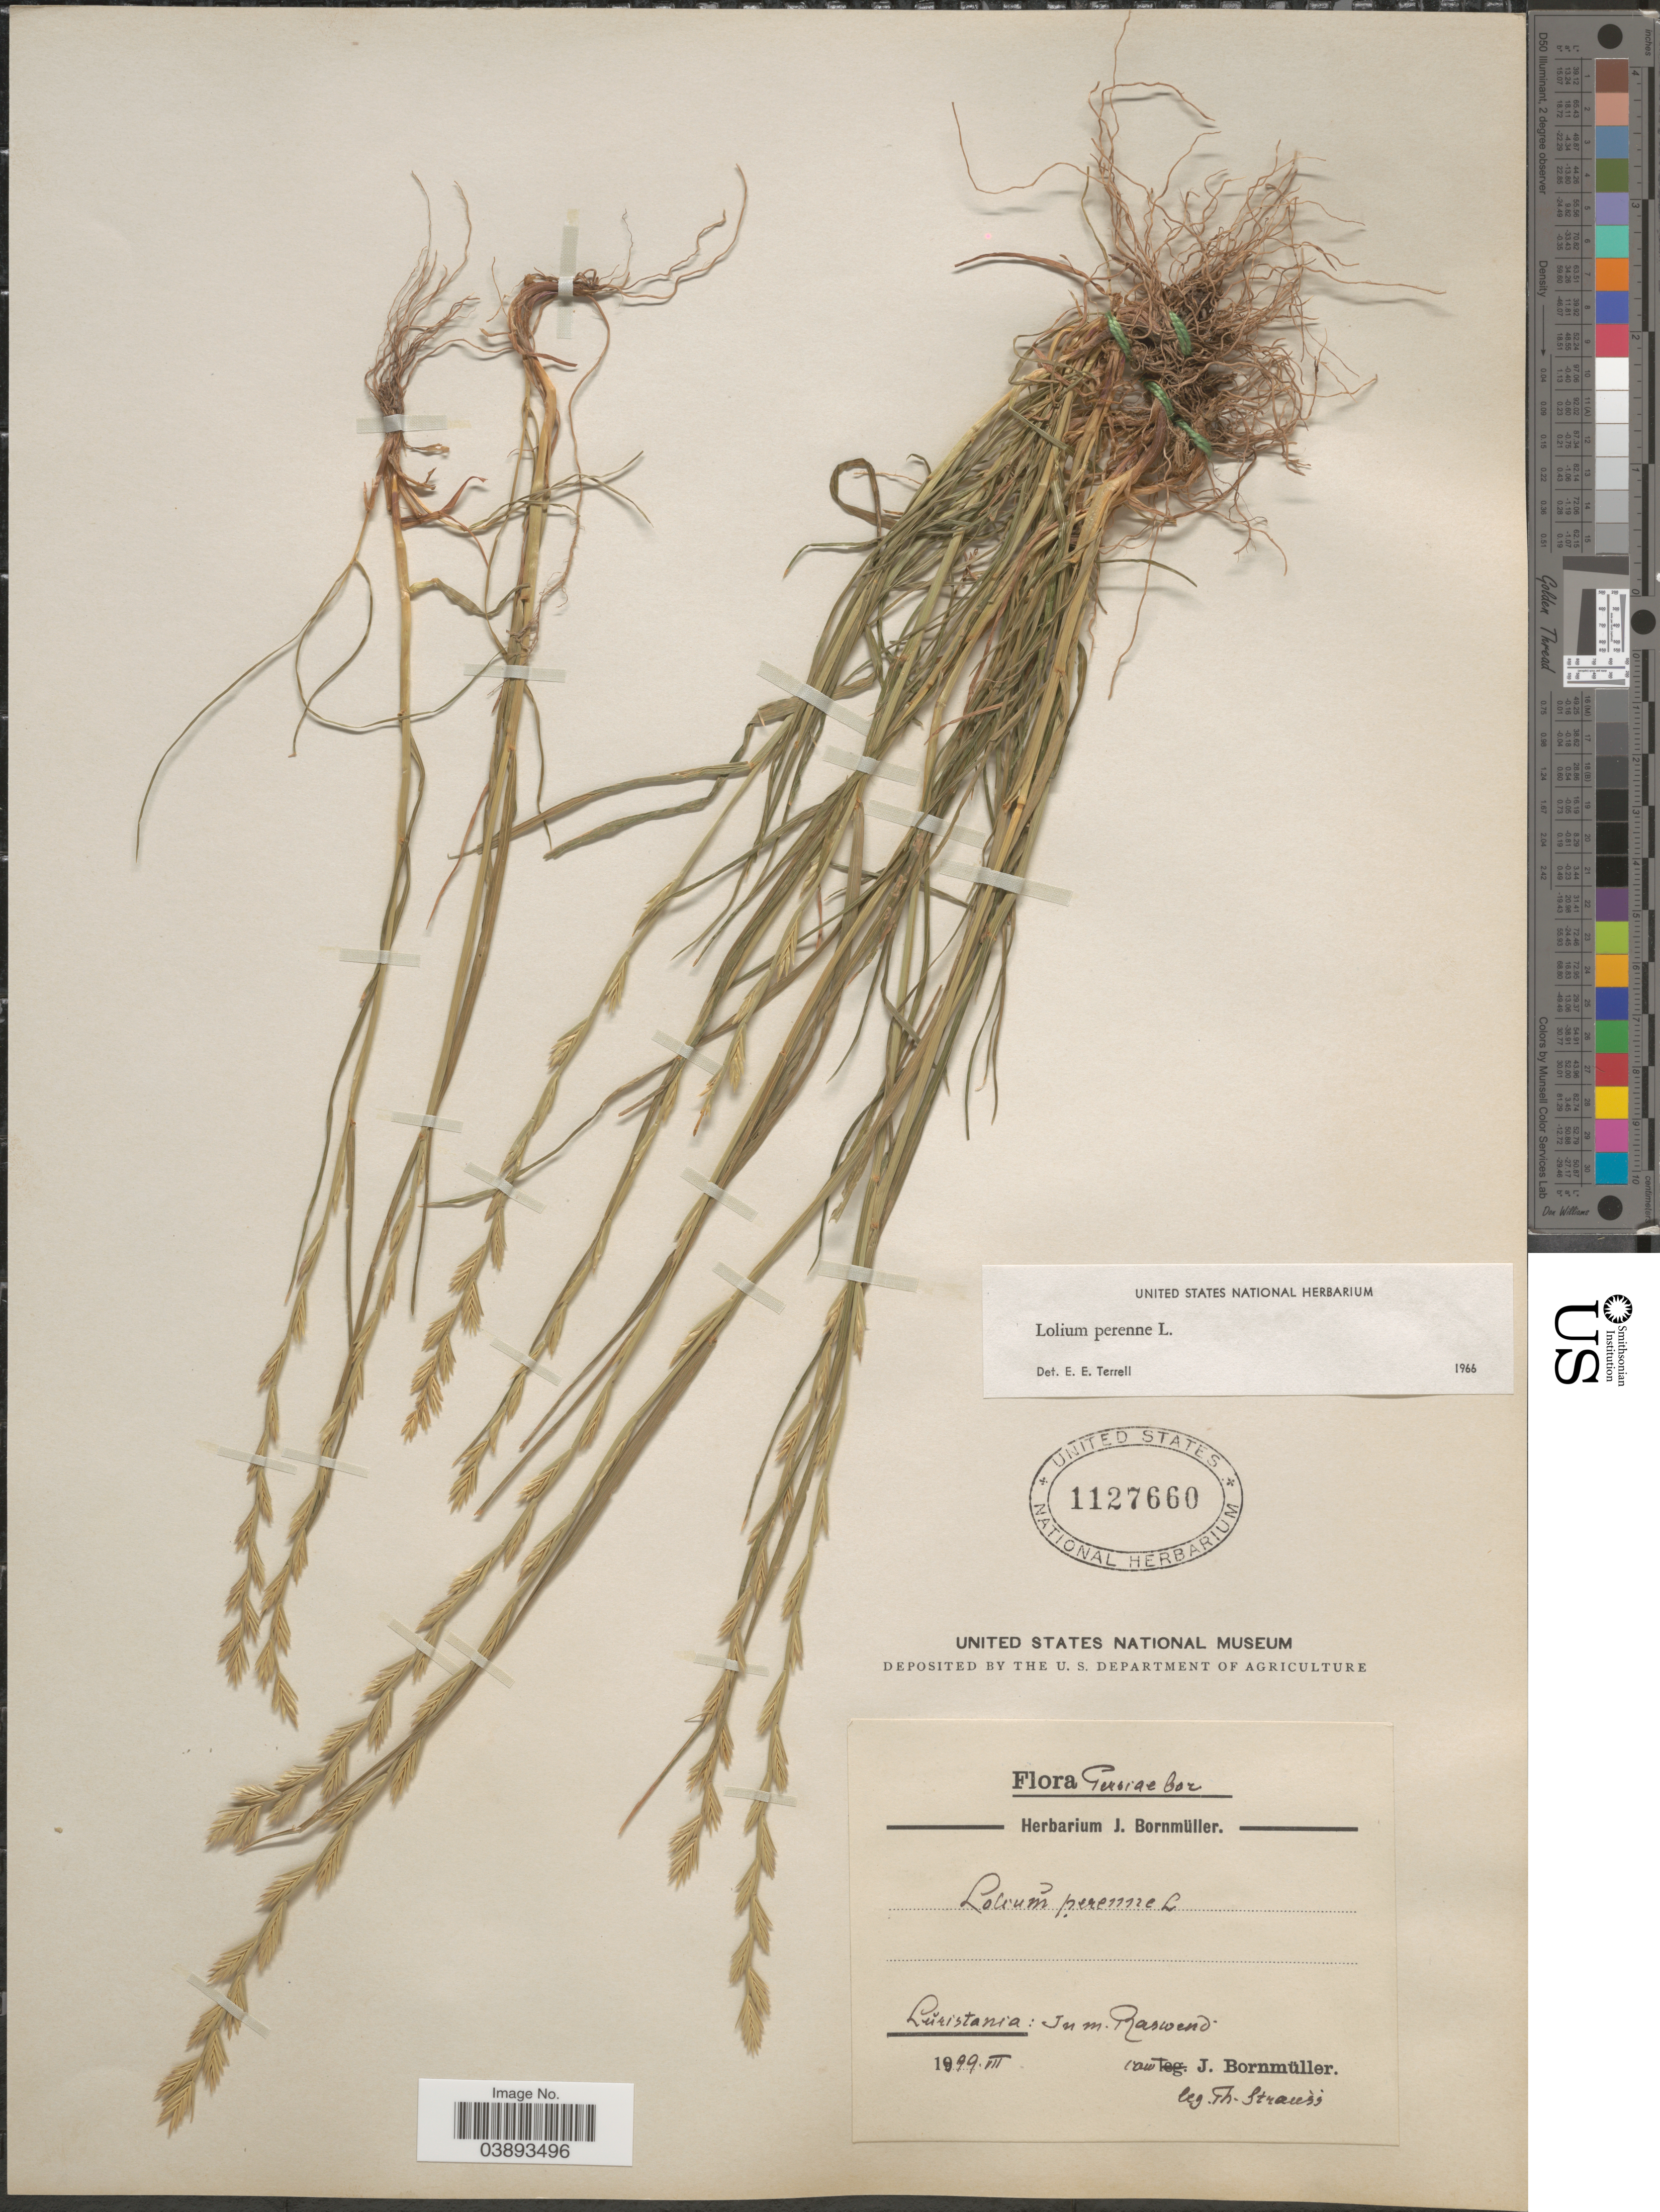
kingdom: Plantae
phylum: Tracheophyta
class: Liliopsida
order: Poales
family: Poaceae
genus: Lolium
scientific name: Lolium perenne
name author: L.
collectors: T. Strauss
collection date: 1899-07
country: Iran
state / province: Lorestan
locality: Persiae bor. Lŭristania: In m. Raswend.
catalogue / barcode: US 1127660